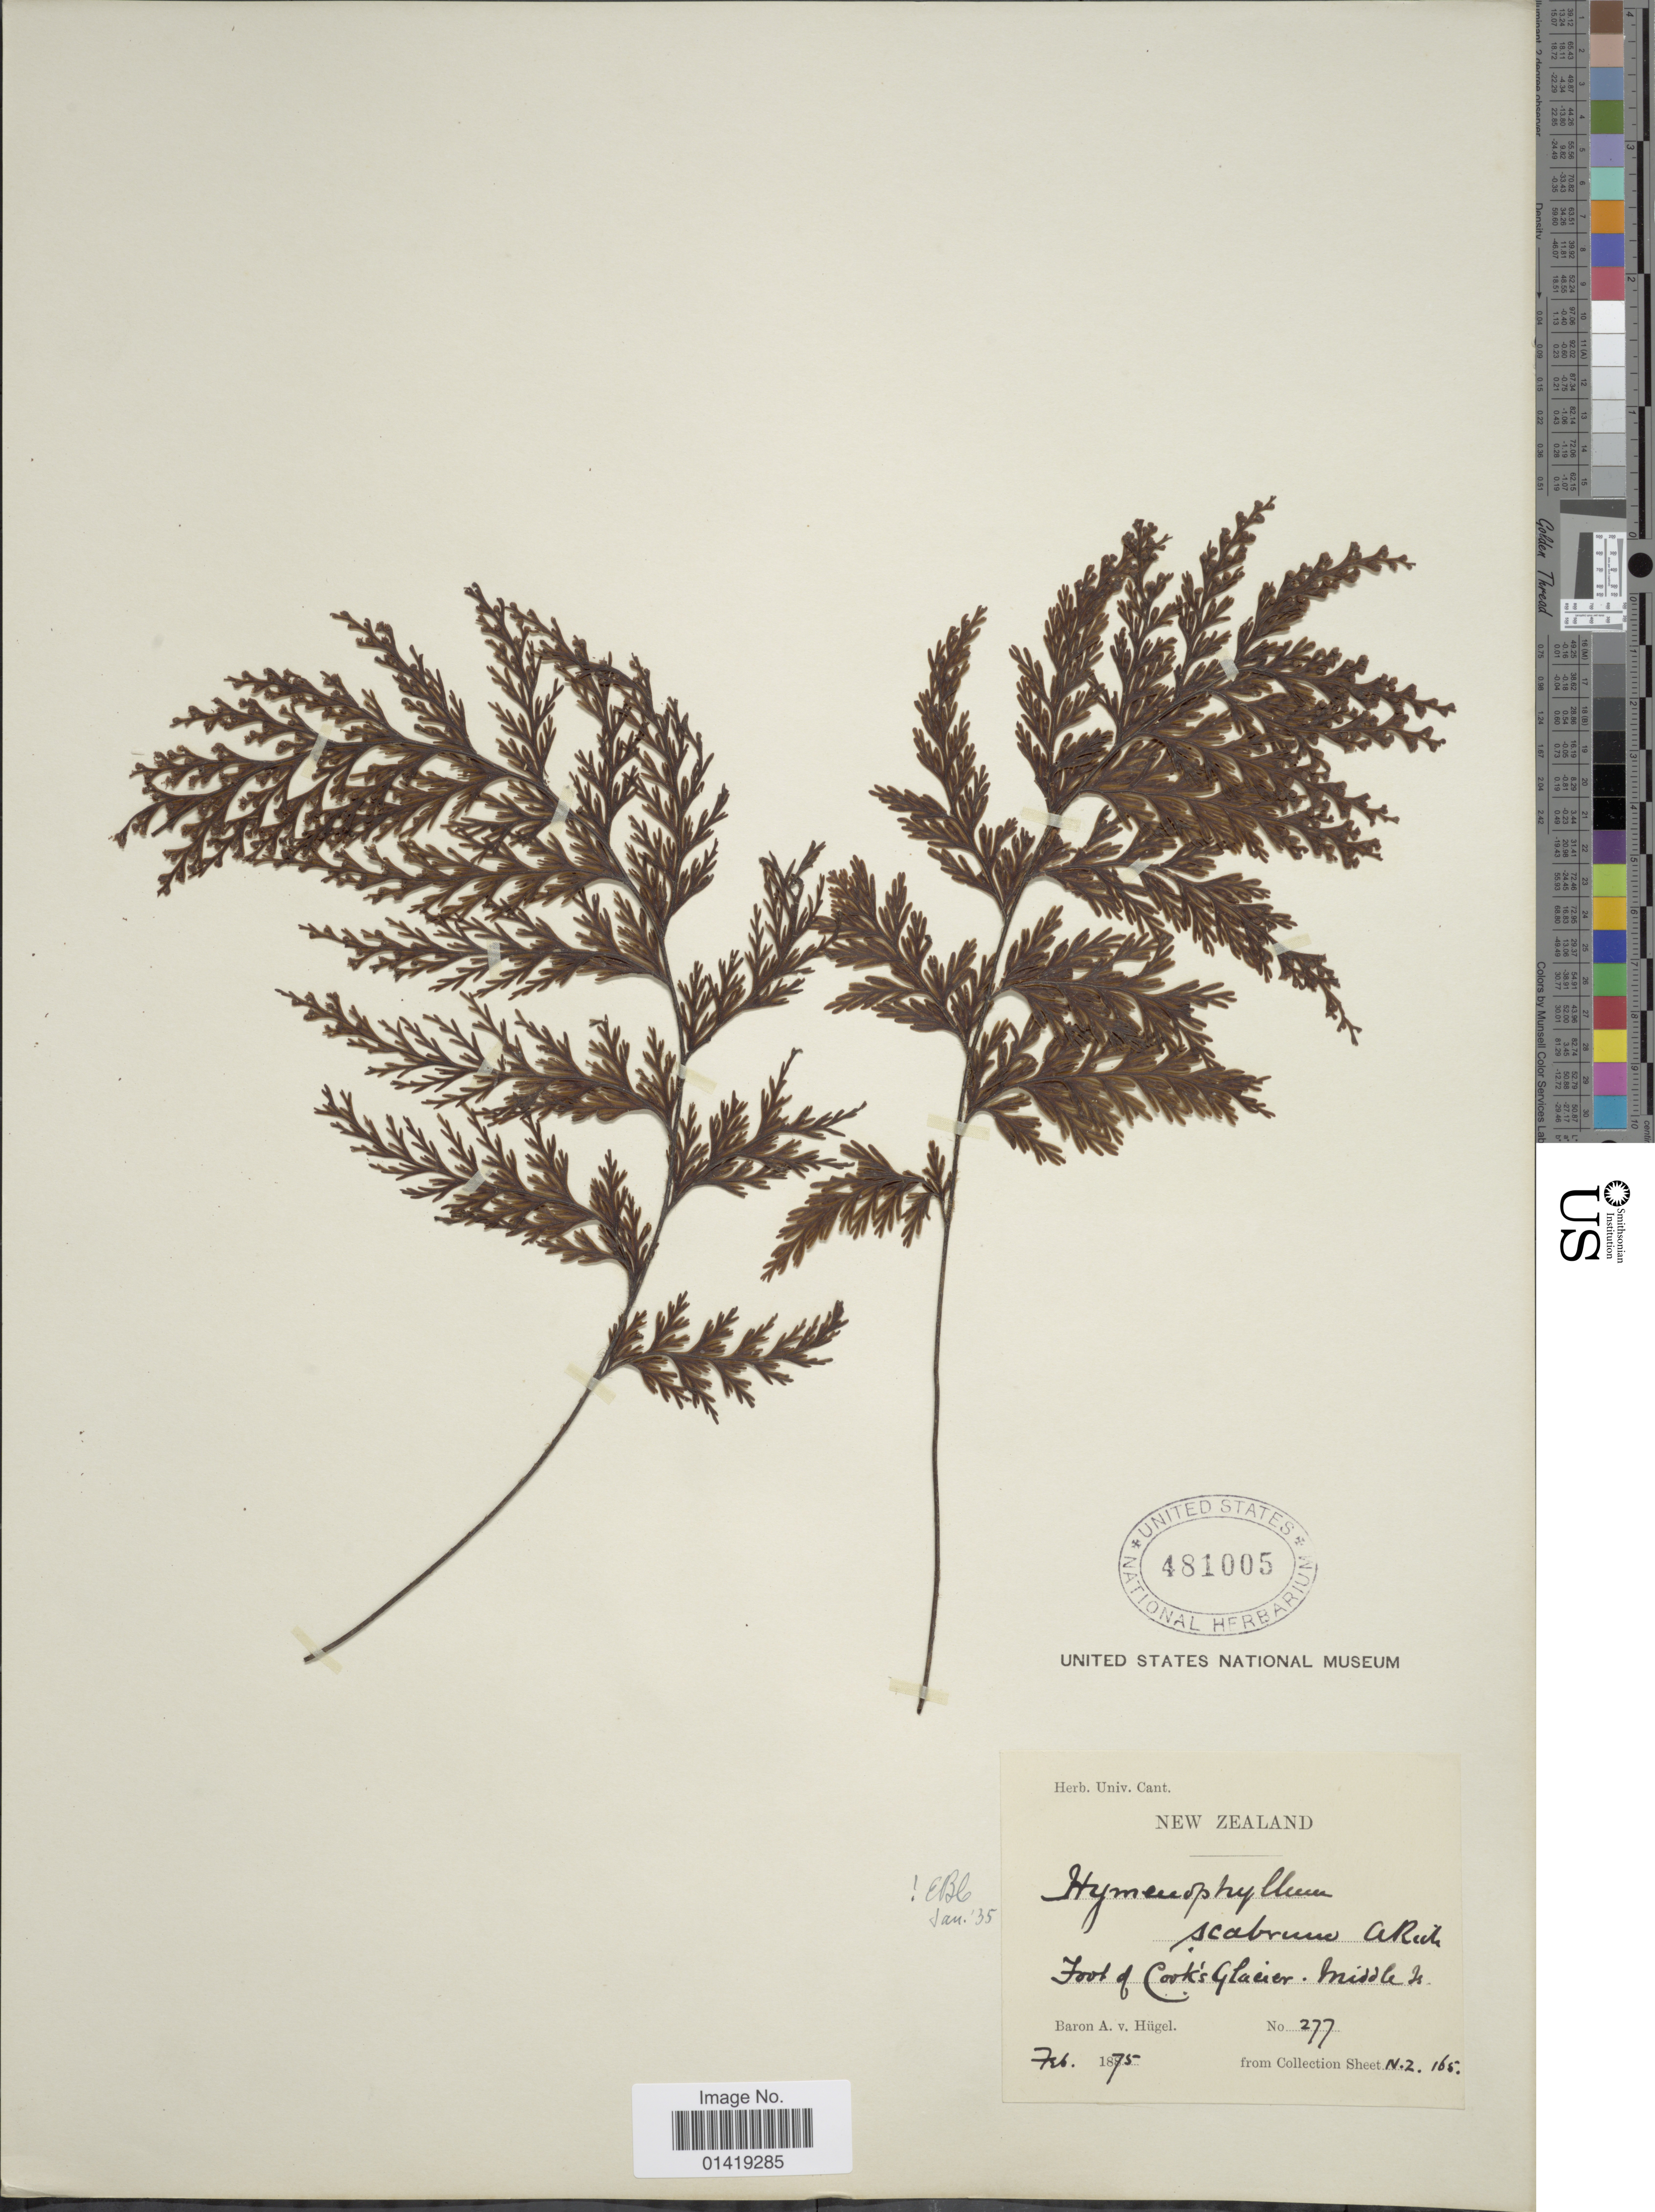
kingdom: Plantae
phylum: Tracheophyta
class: Polypodiopsida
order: Hymenophyllales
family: Hymenophyllaceae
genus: Hymenophyllum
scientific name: Hymenophyllum scabrum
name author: A. Rich.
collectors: C. A. von Hügel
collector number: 277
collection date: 1875-02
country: New Zealand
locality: Foot of Cook's Glacier. Middle Is.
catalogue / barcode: US 481005